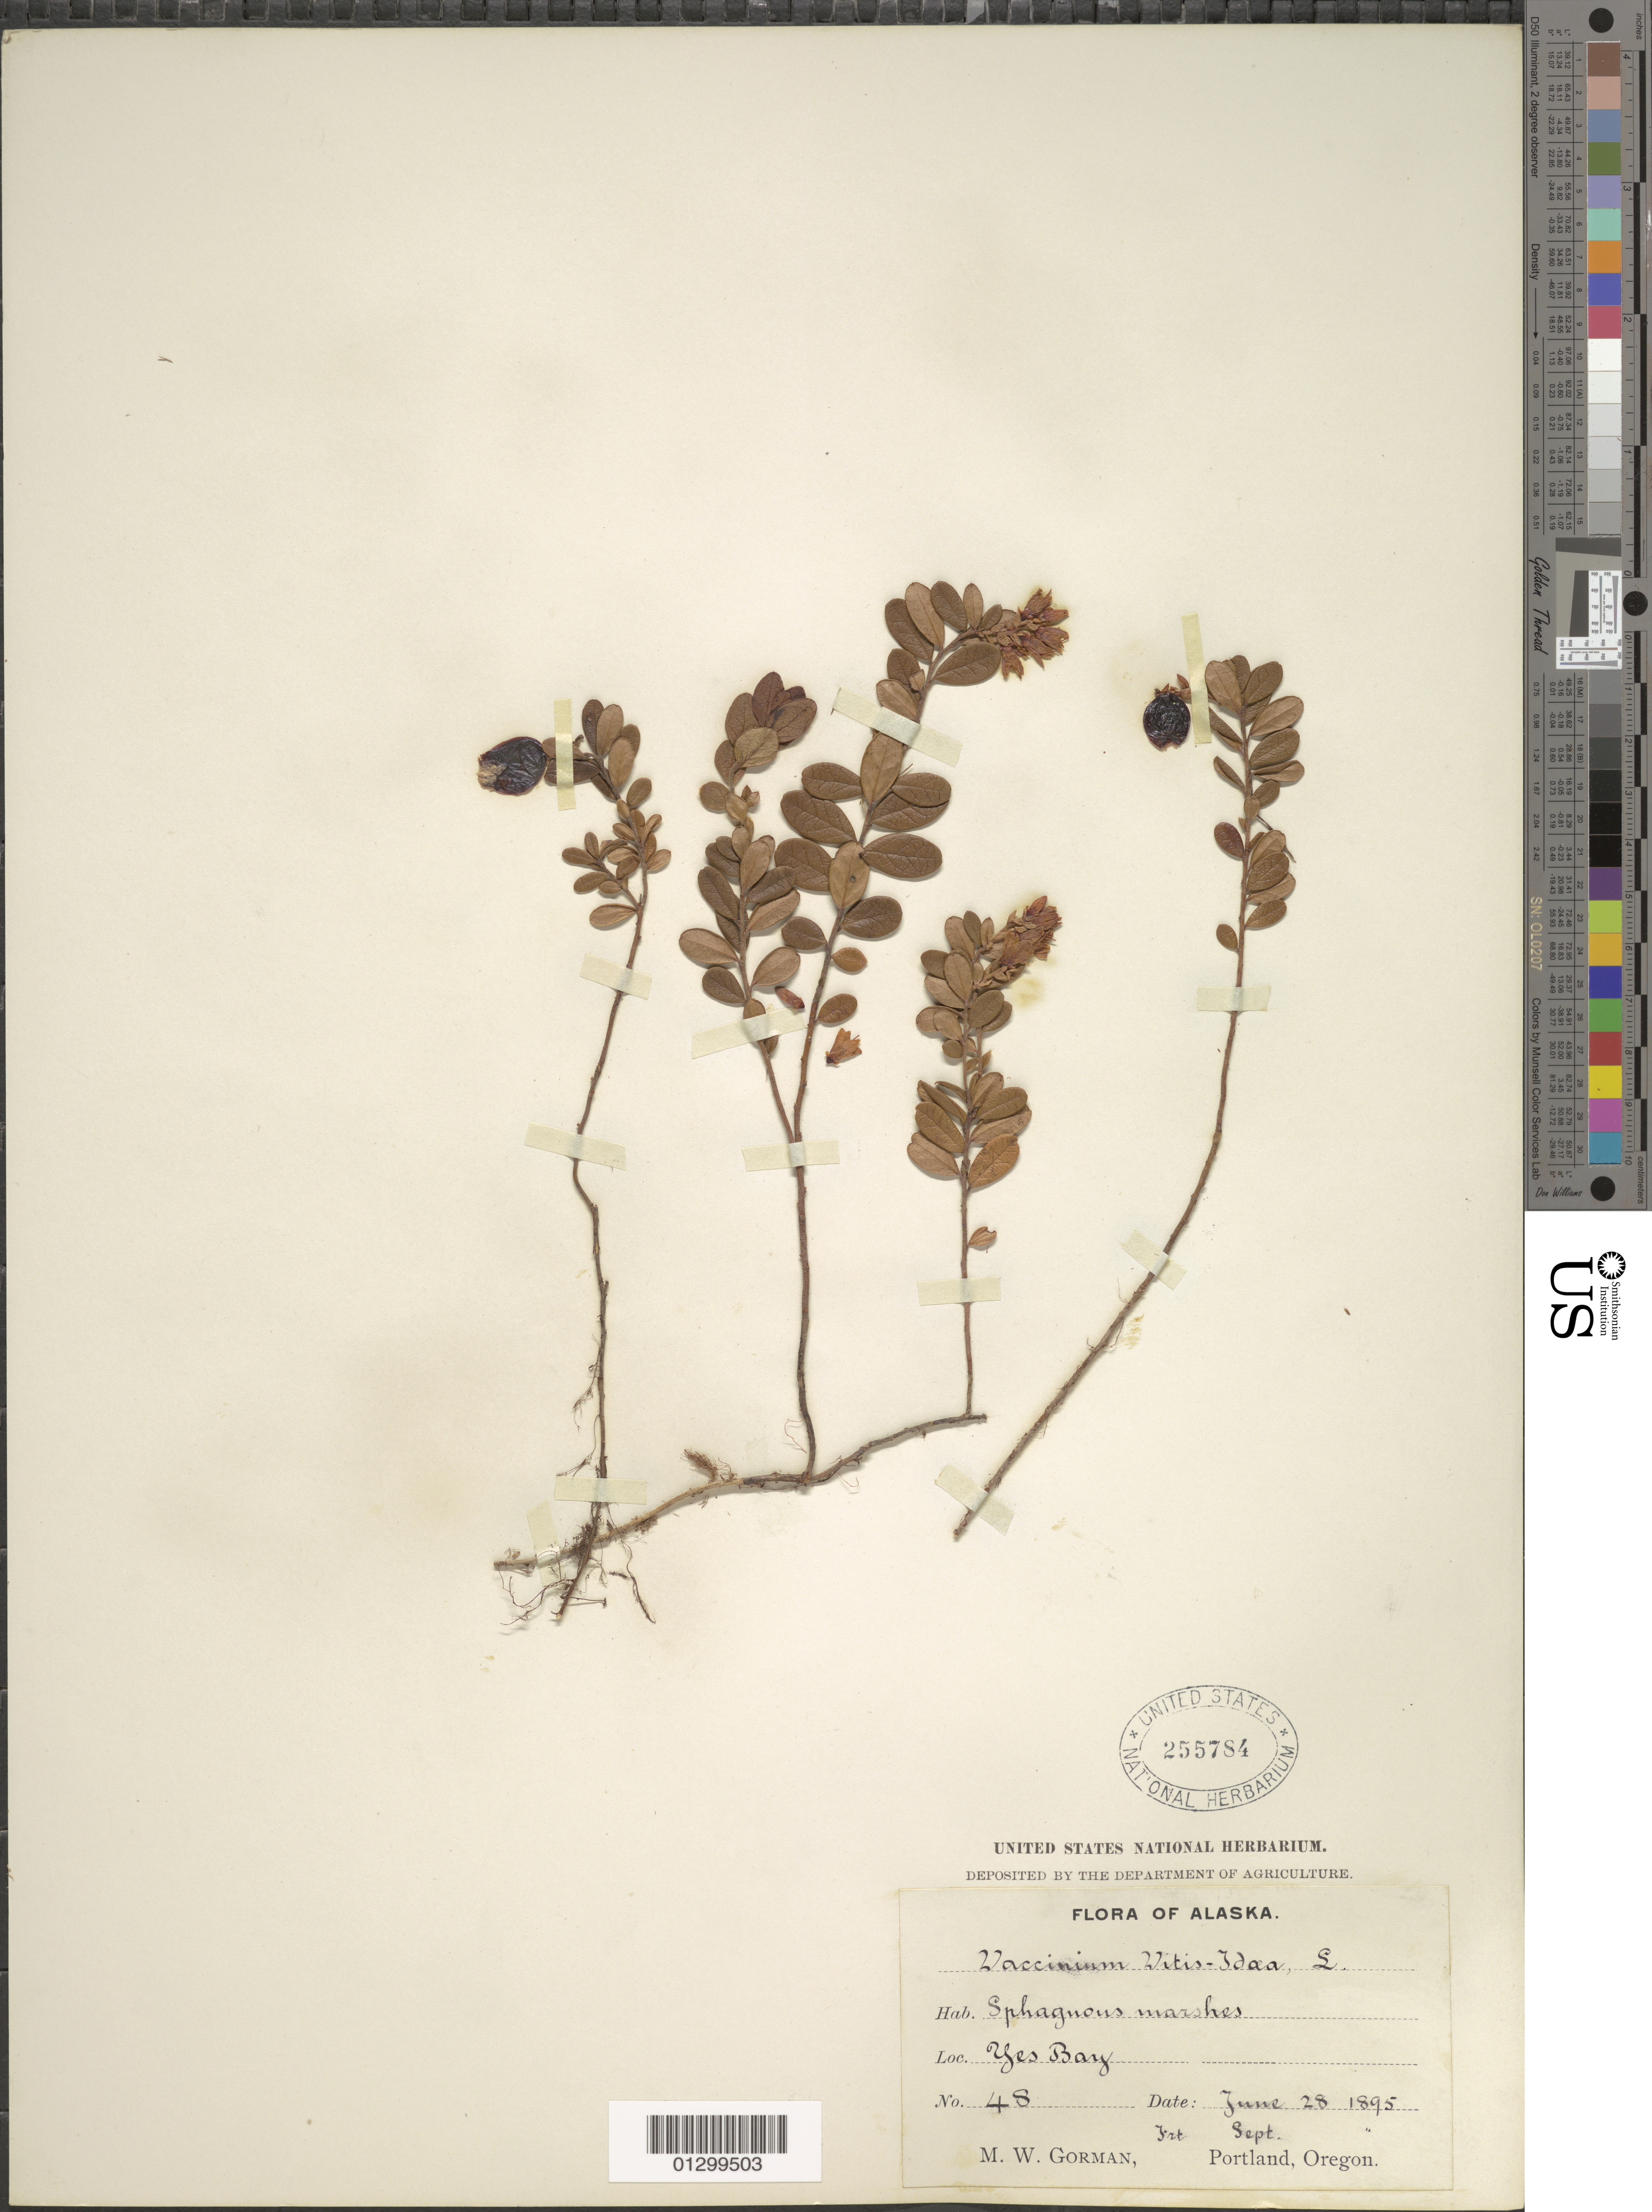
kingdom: Plantae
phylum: Tracheophyta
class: Magnoliopsida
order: Ericales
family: Ericaceae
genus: Vaccinium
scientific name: Vaccinium vitis-idaea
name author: L.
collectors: M. W. Gorman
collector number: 48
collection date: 1895-06-28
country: United States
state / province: Alaska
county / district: Ketchikan Gateway Borough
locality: Yes Bay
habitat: sphagnum marshes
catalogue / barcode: US 255784